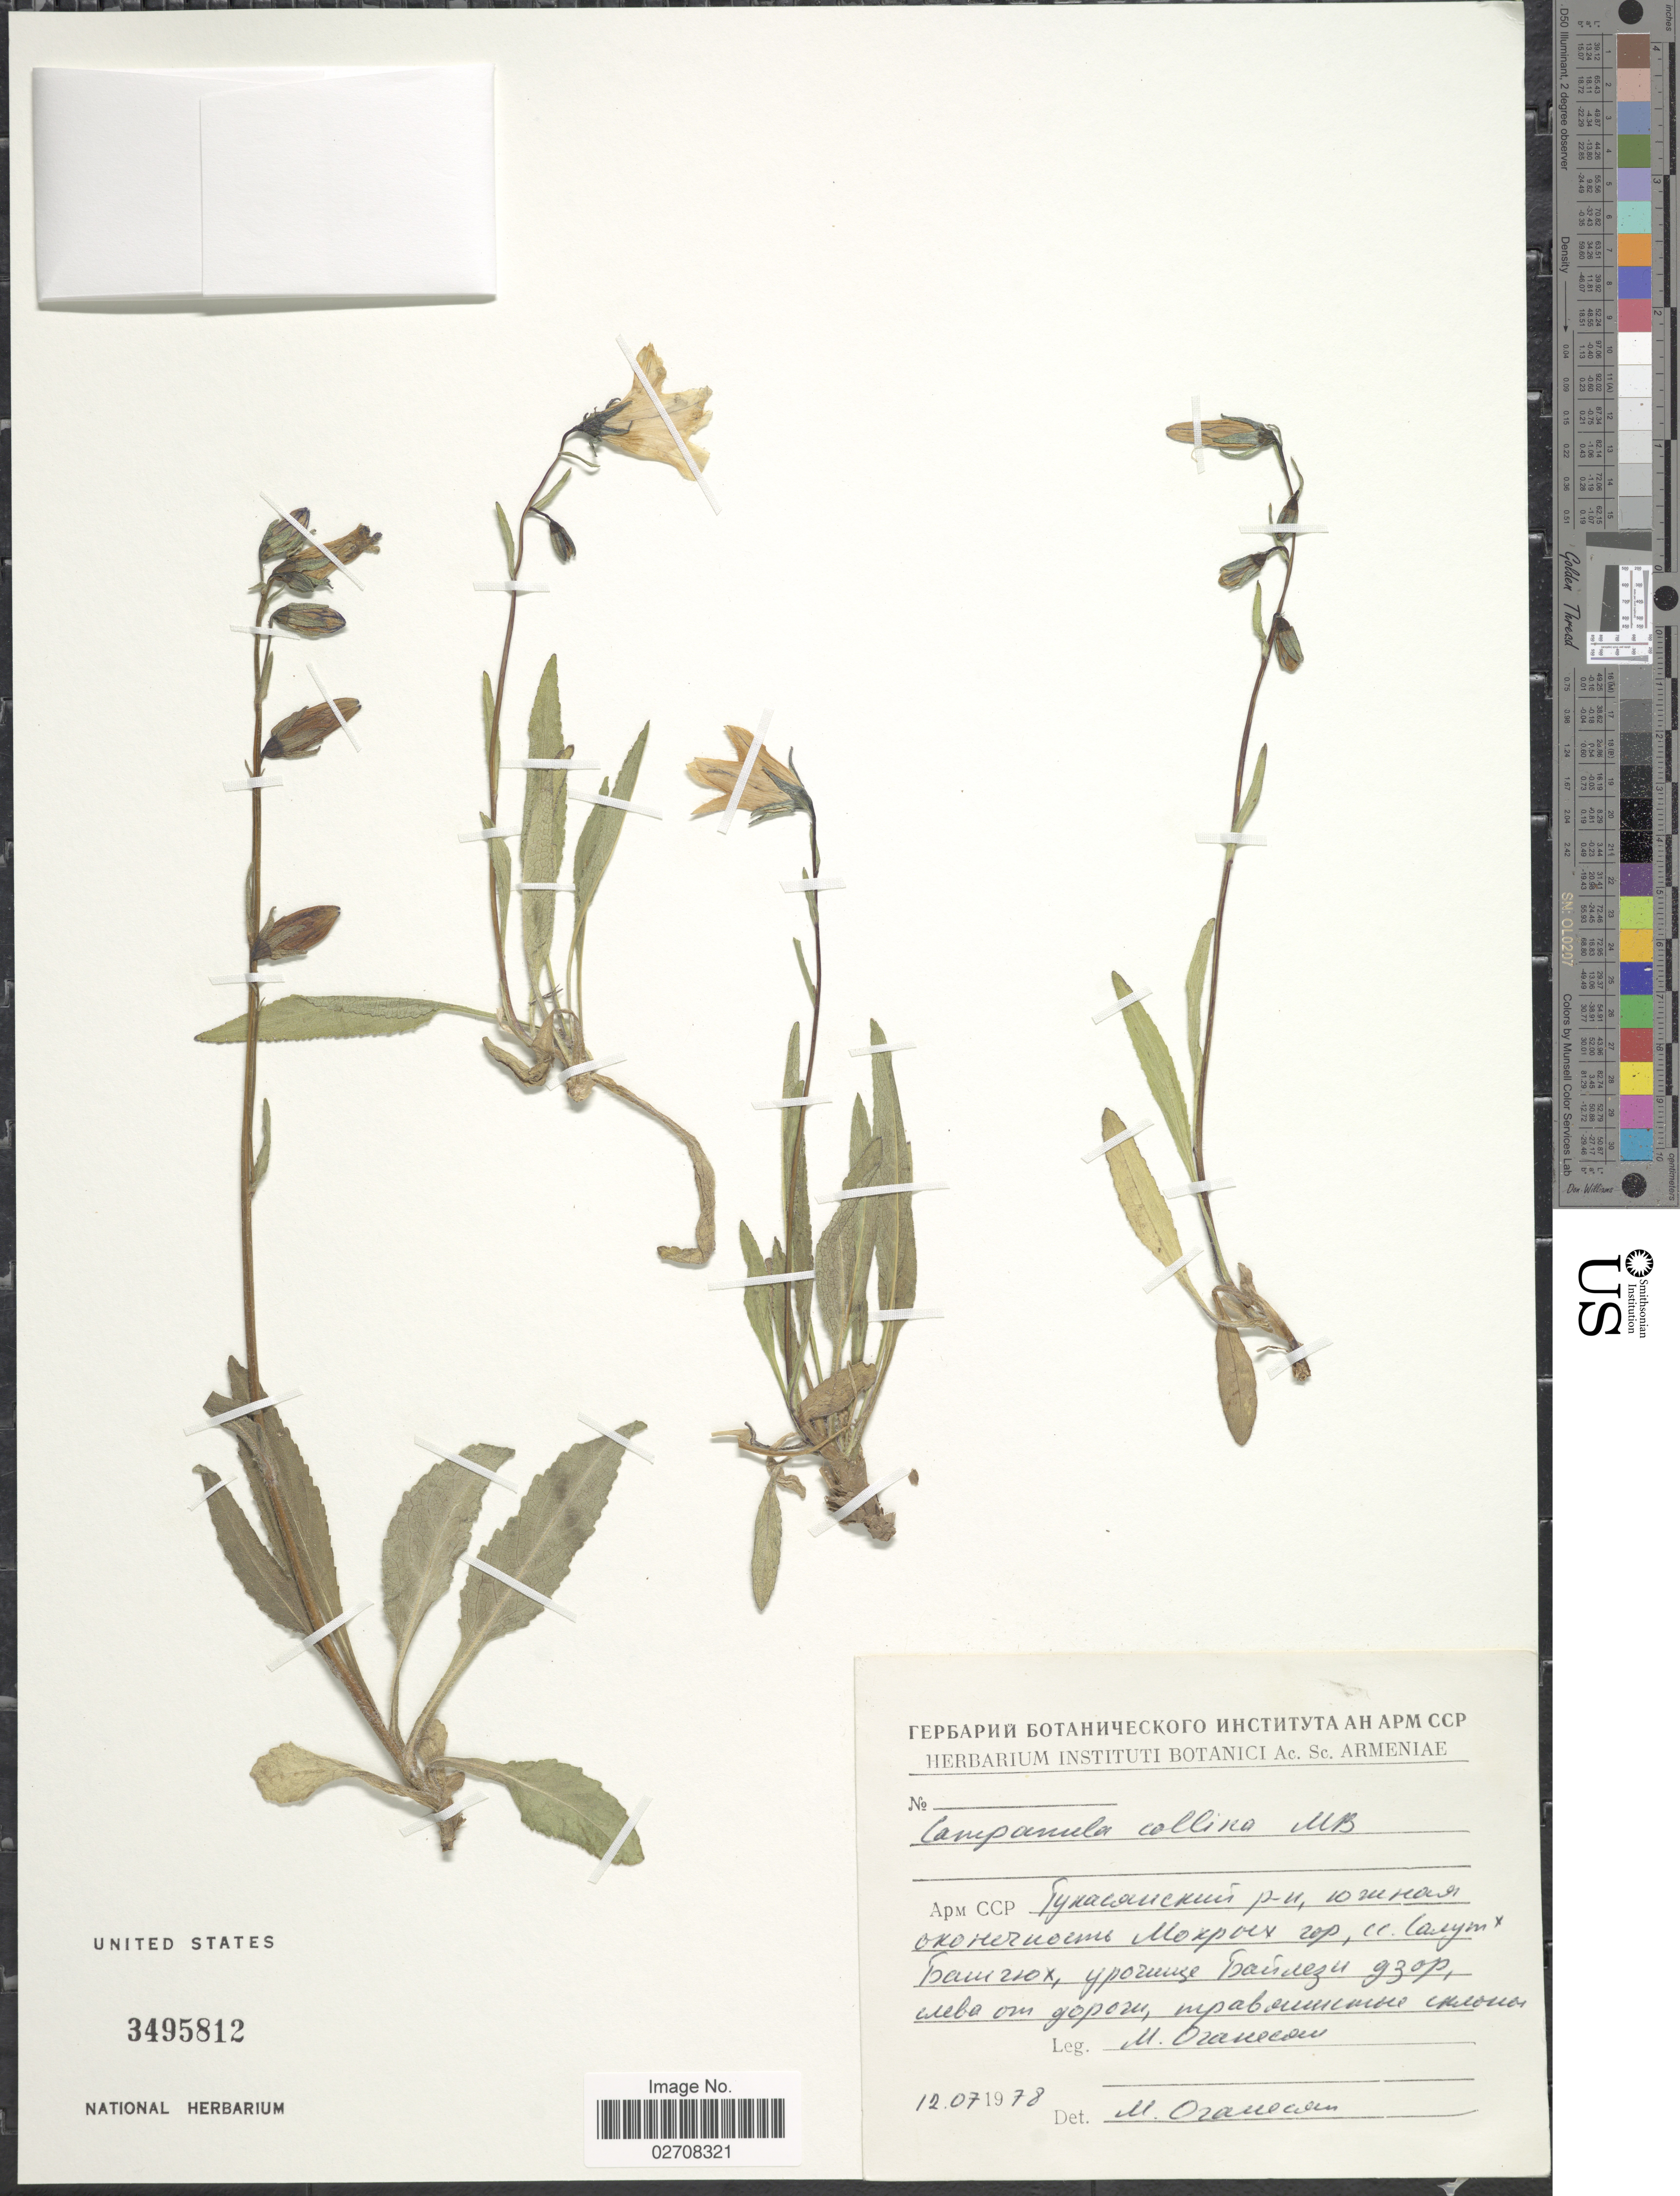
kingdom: Plantae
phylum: Tracheophyta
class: Magnoliopsida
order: Asterales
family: Campanulaceae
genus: Campanula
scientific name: Campanula collina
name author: Sims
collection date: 1978-07-12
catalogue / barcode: US 3495812